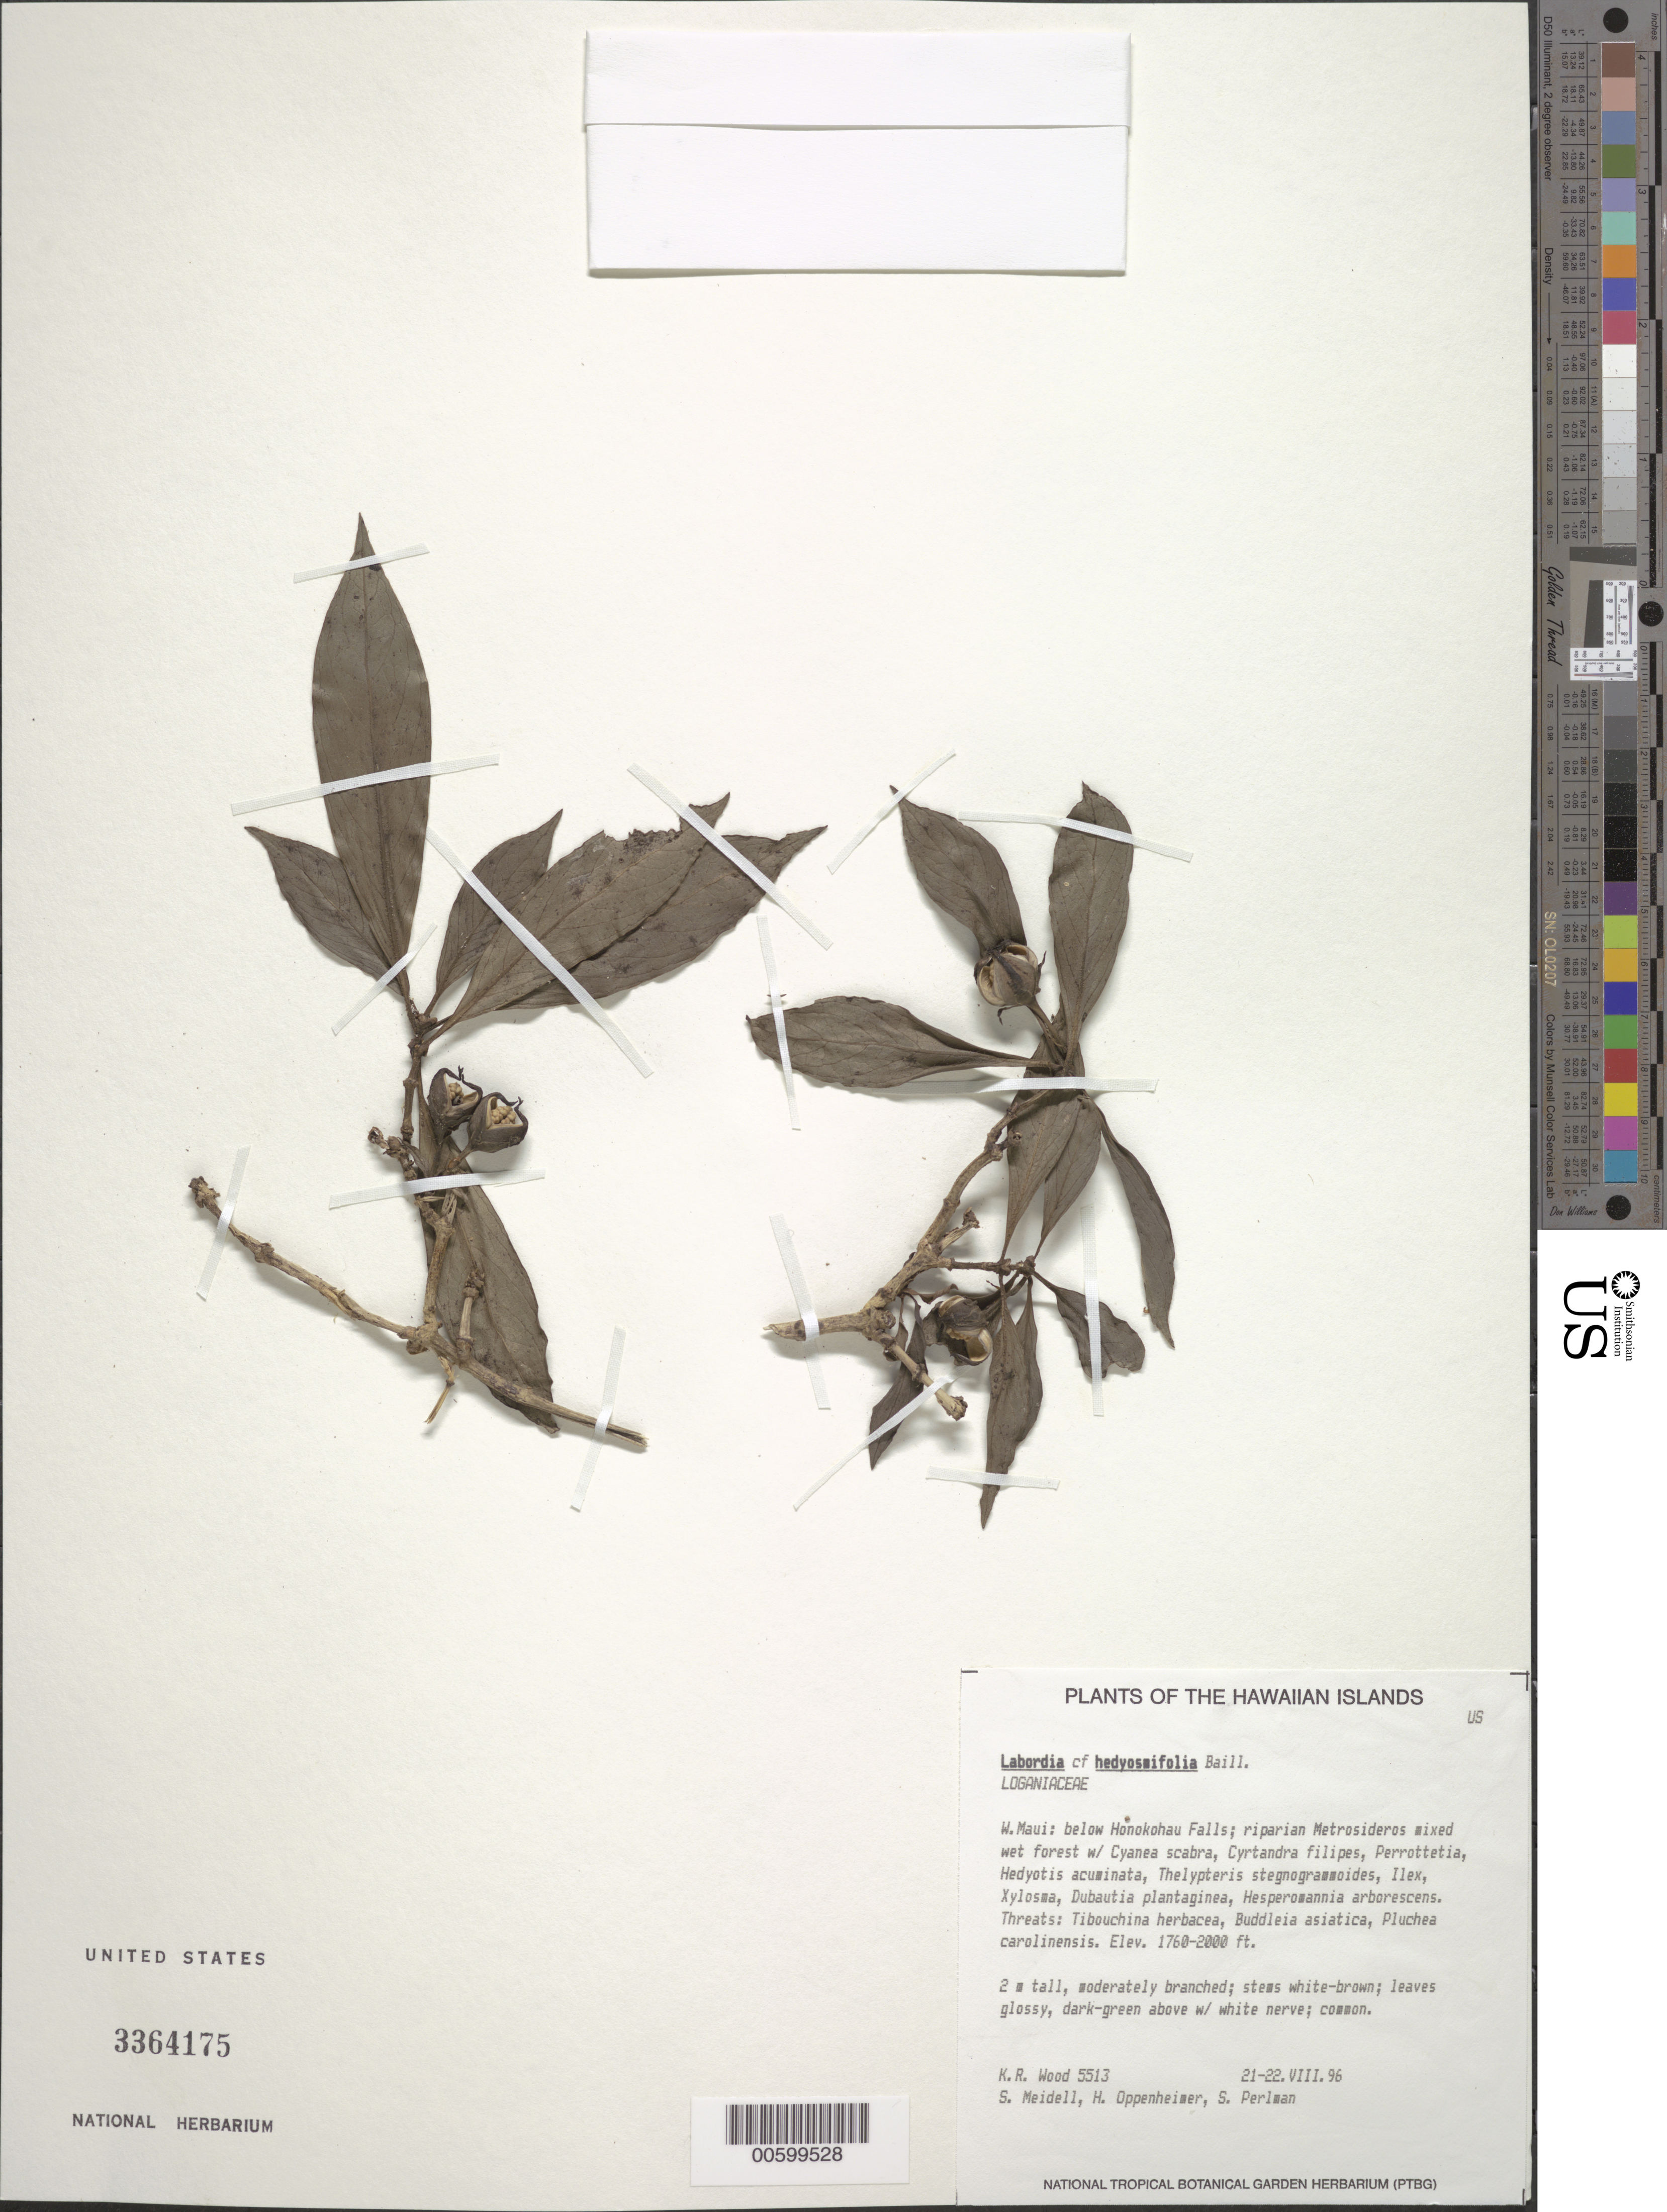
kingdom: Plantae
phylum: Tracheophyta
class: Magnoliopsida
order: Gentianales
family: Loganiaceae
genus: Geniostoma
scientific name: Geniostoma hedyosmifolium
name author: (Baill.) Byng & Christenh.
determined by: Wagner, W. L., (BOT), Smithsonian Institution - National Museum of Natural History (UNITED STATES)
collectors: K. R. Wood, S. Meidell, H. Oppenheimer & S. P. Perlman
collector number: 5513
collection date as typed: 21 Aug 1996 to 22 Aug 1996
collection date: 1996-08-21/1996-08-22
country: United States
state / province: Hawaii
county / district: Maui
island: Maui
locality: W Maui: below Honokohau Falls.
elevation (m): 536.448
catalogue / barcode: US 3364175